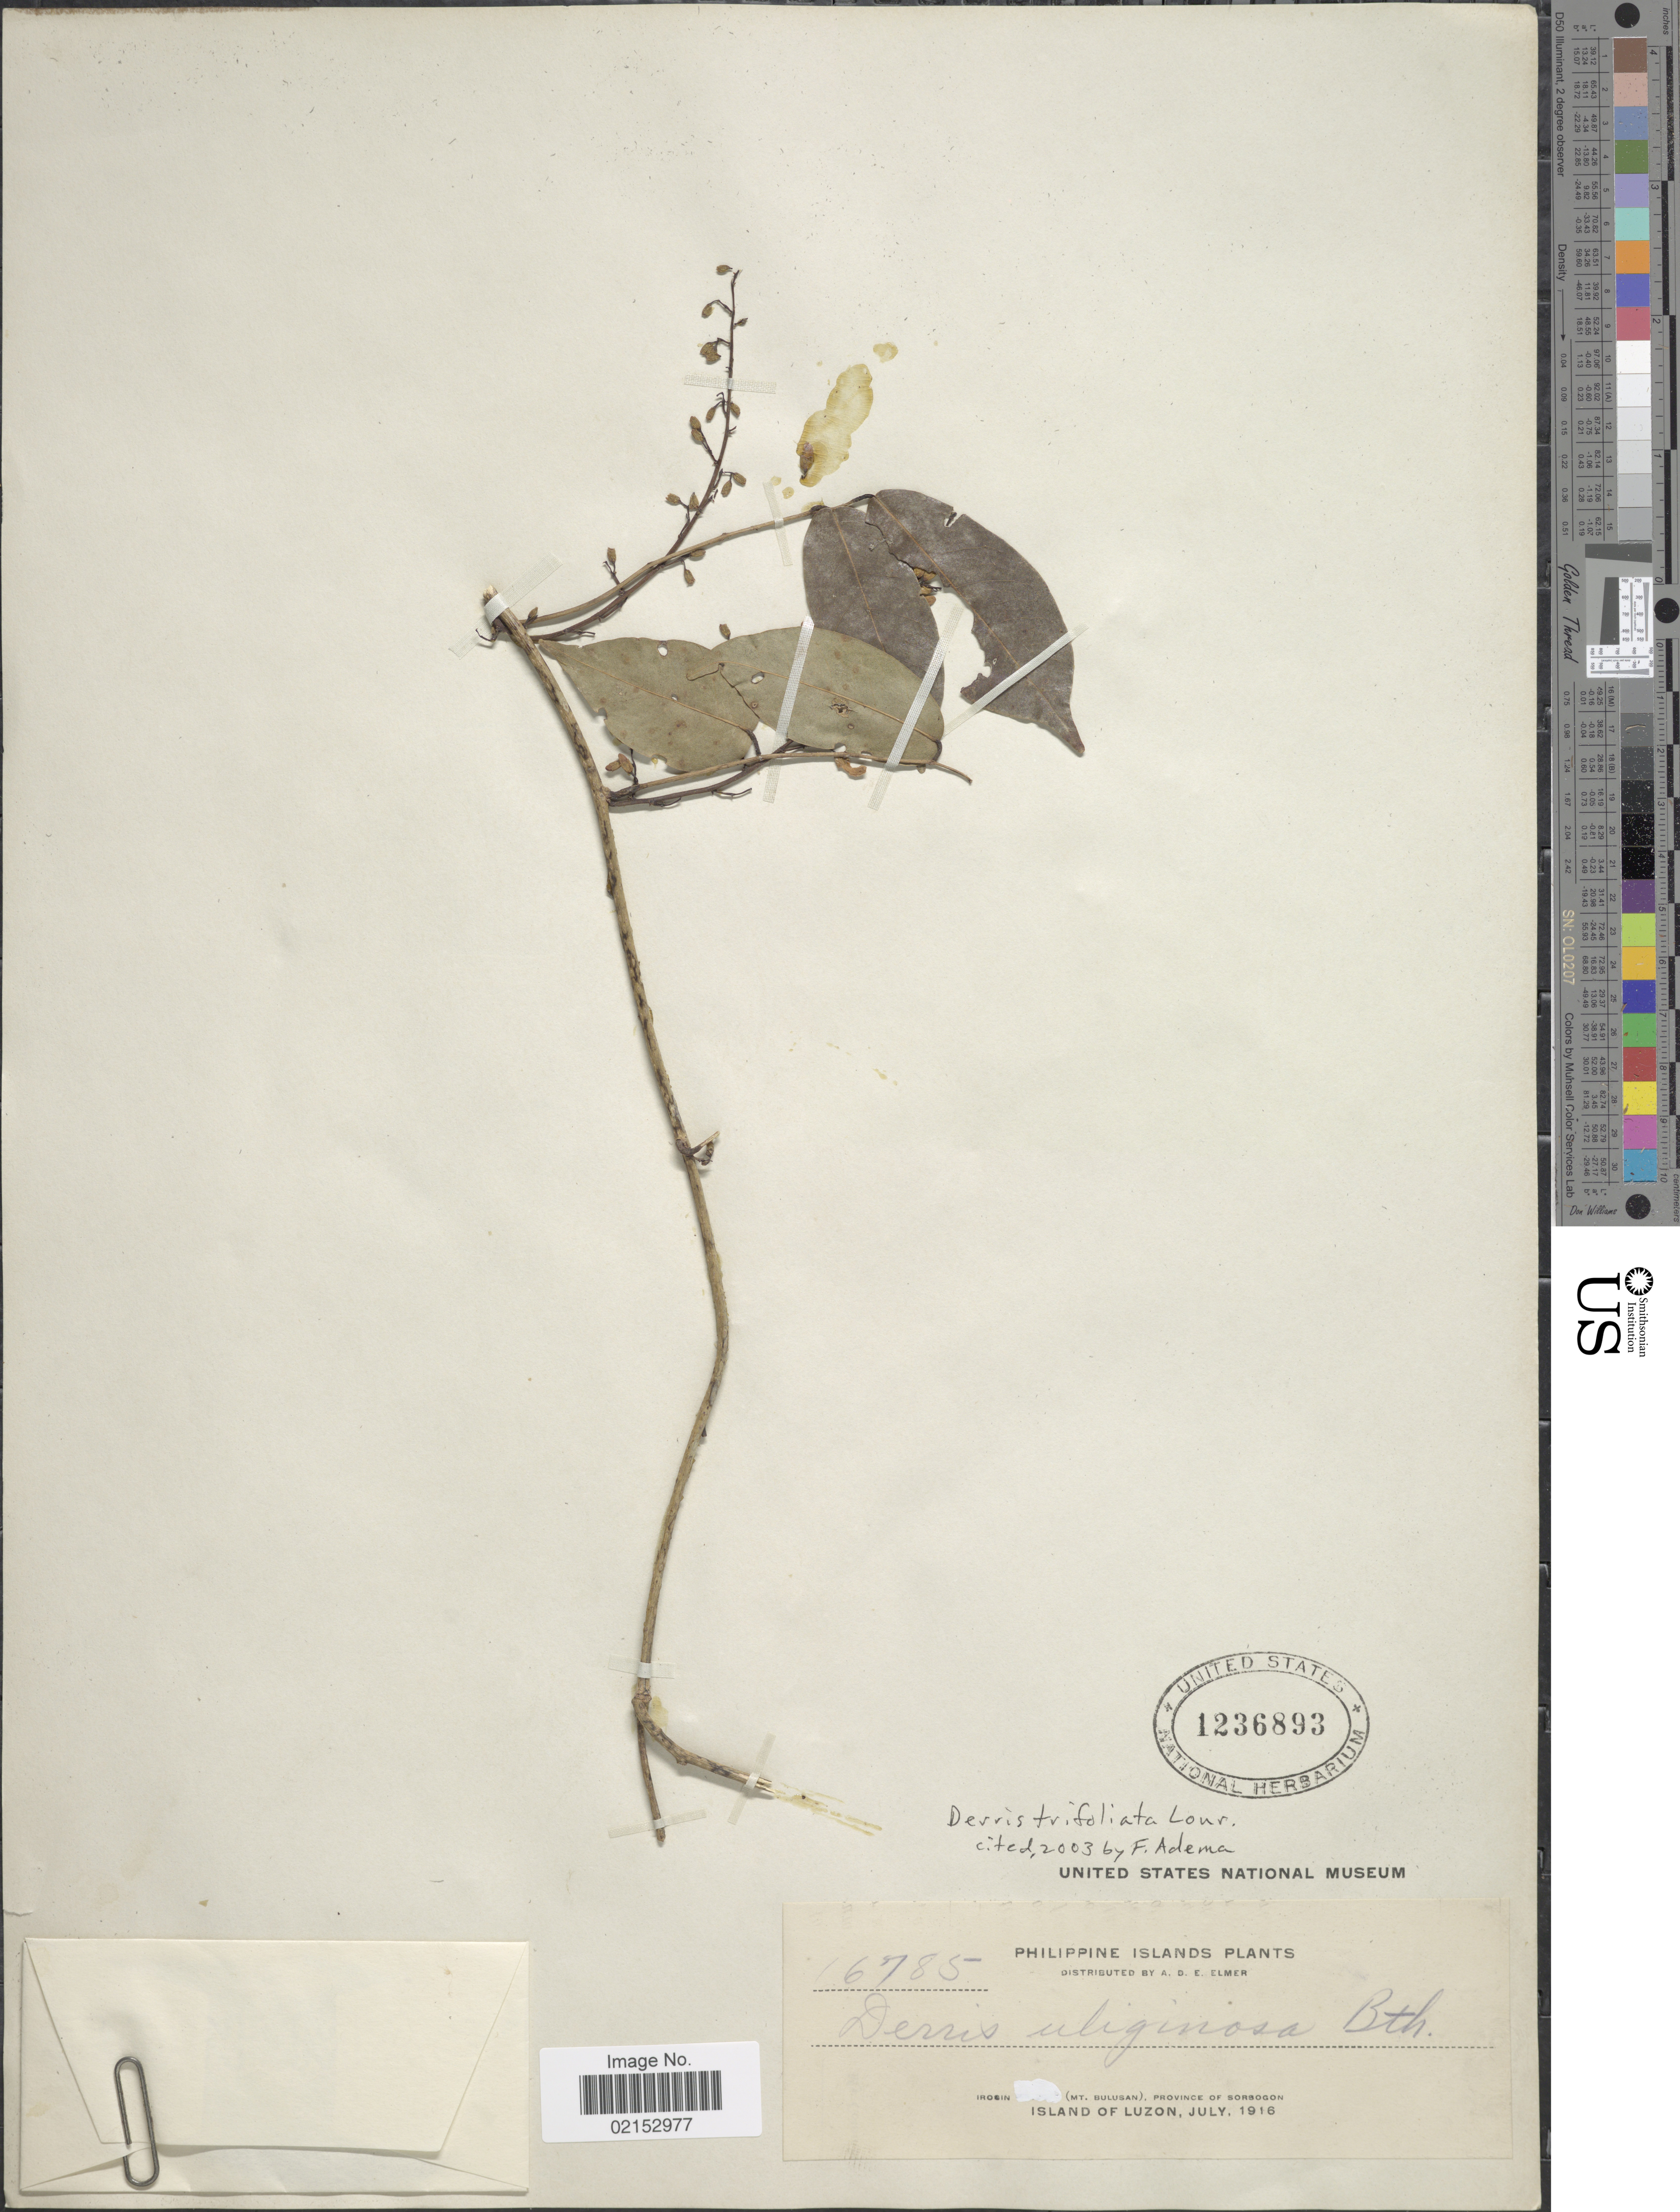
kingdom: Plantae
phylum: Tracheophyta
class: Magnoliopsida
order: Fabales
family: Fabaceae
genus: Derris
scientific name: Derris trifoliata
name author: Lour.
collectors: A. D. E. Elmer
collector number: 16785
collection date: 1916-07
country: Philippines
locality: Philippine Islands, Irosin (Mt Bulusan), Province of Sorsogon, Island of Luzon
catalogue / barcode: US 1236893